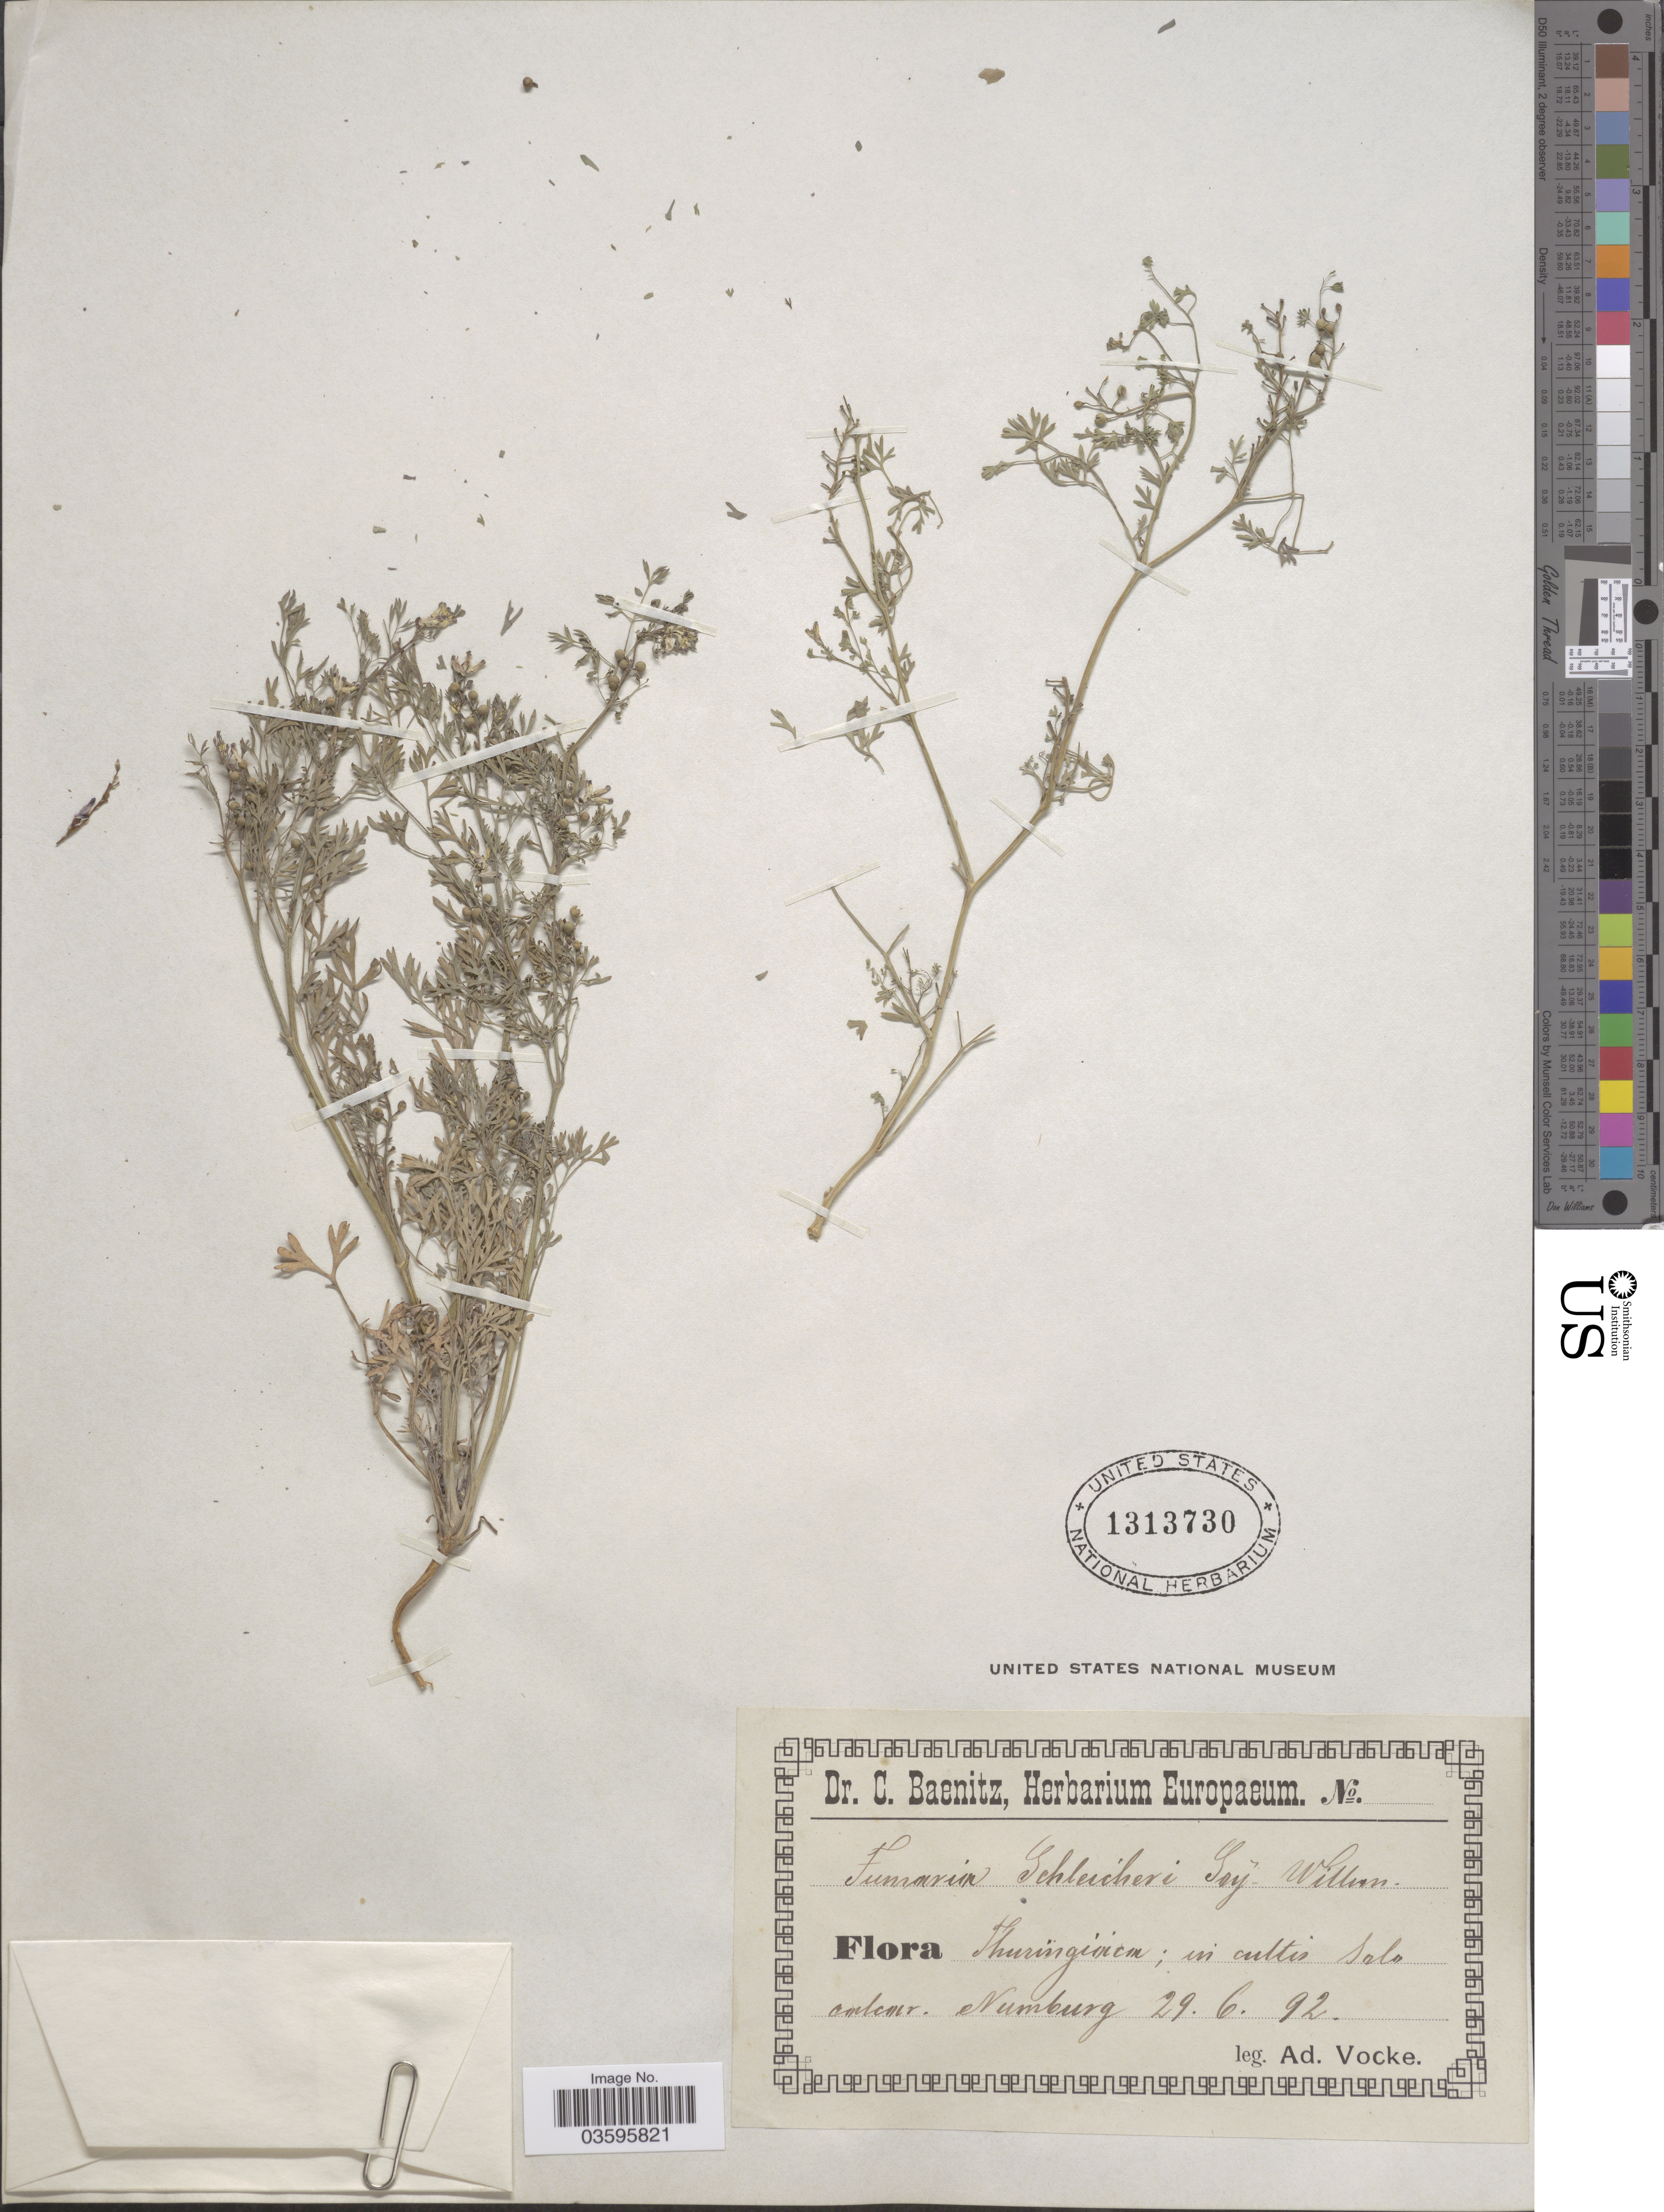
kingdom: Plantae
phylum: Tracheophyta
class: Magnoliopsida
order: Ranunculales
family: Papaveraceae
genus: Fumaria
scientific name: Fumaria schleicheri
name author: Soy.-Willem.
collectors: A. Vocke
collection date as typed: Transcribed d/m/y: 29/6/92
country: Germany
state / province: Thuringia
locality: Thuringiaca; in cultis solo calcar. Numburg.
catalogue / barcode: US 1313730